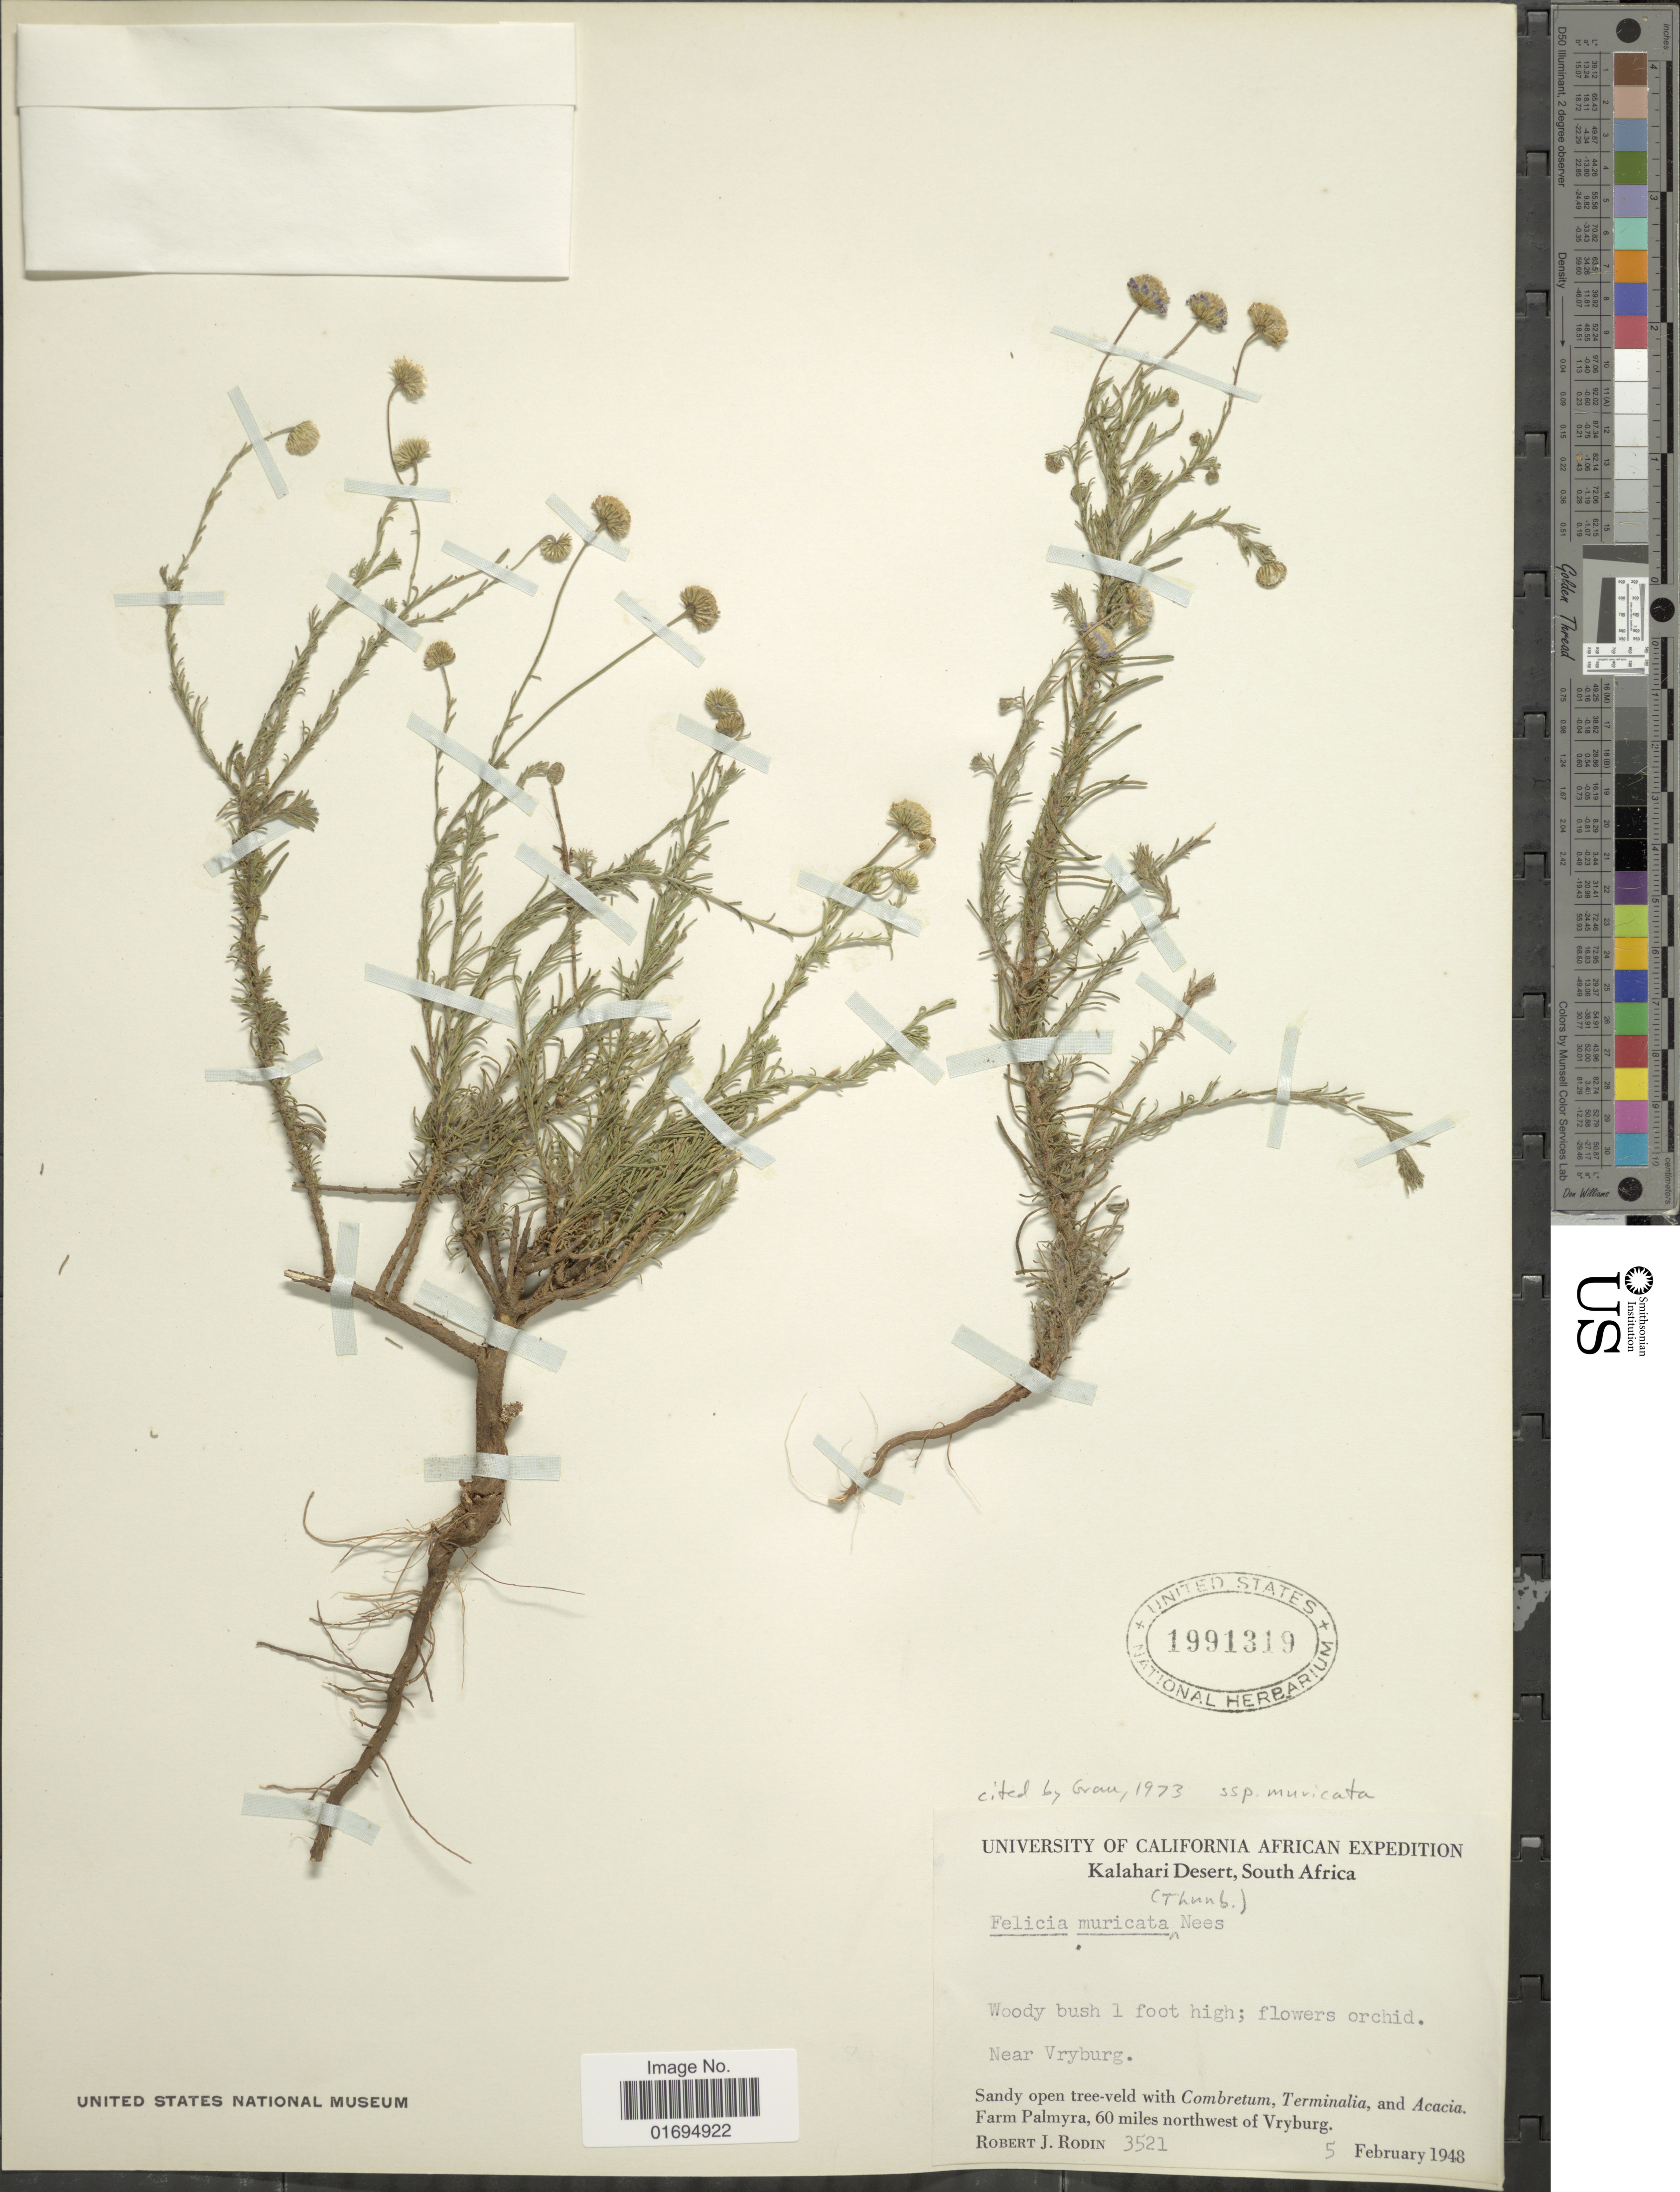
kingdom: Plantae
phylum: Tracheophyta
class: Magnoliopsida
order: Asterales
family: Asteraceae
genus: Felicia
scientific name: Felicia muricata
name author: (Thunb.) Nees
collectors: R. J. Rodin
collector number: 3521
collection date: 1948-02-05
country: South Africa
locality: Kalahari Desert, South Africa, near Vryburg. Farm Palmyra, 60 miles northwest of Vryburg.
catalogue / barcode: US 1991319